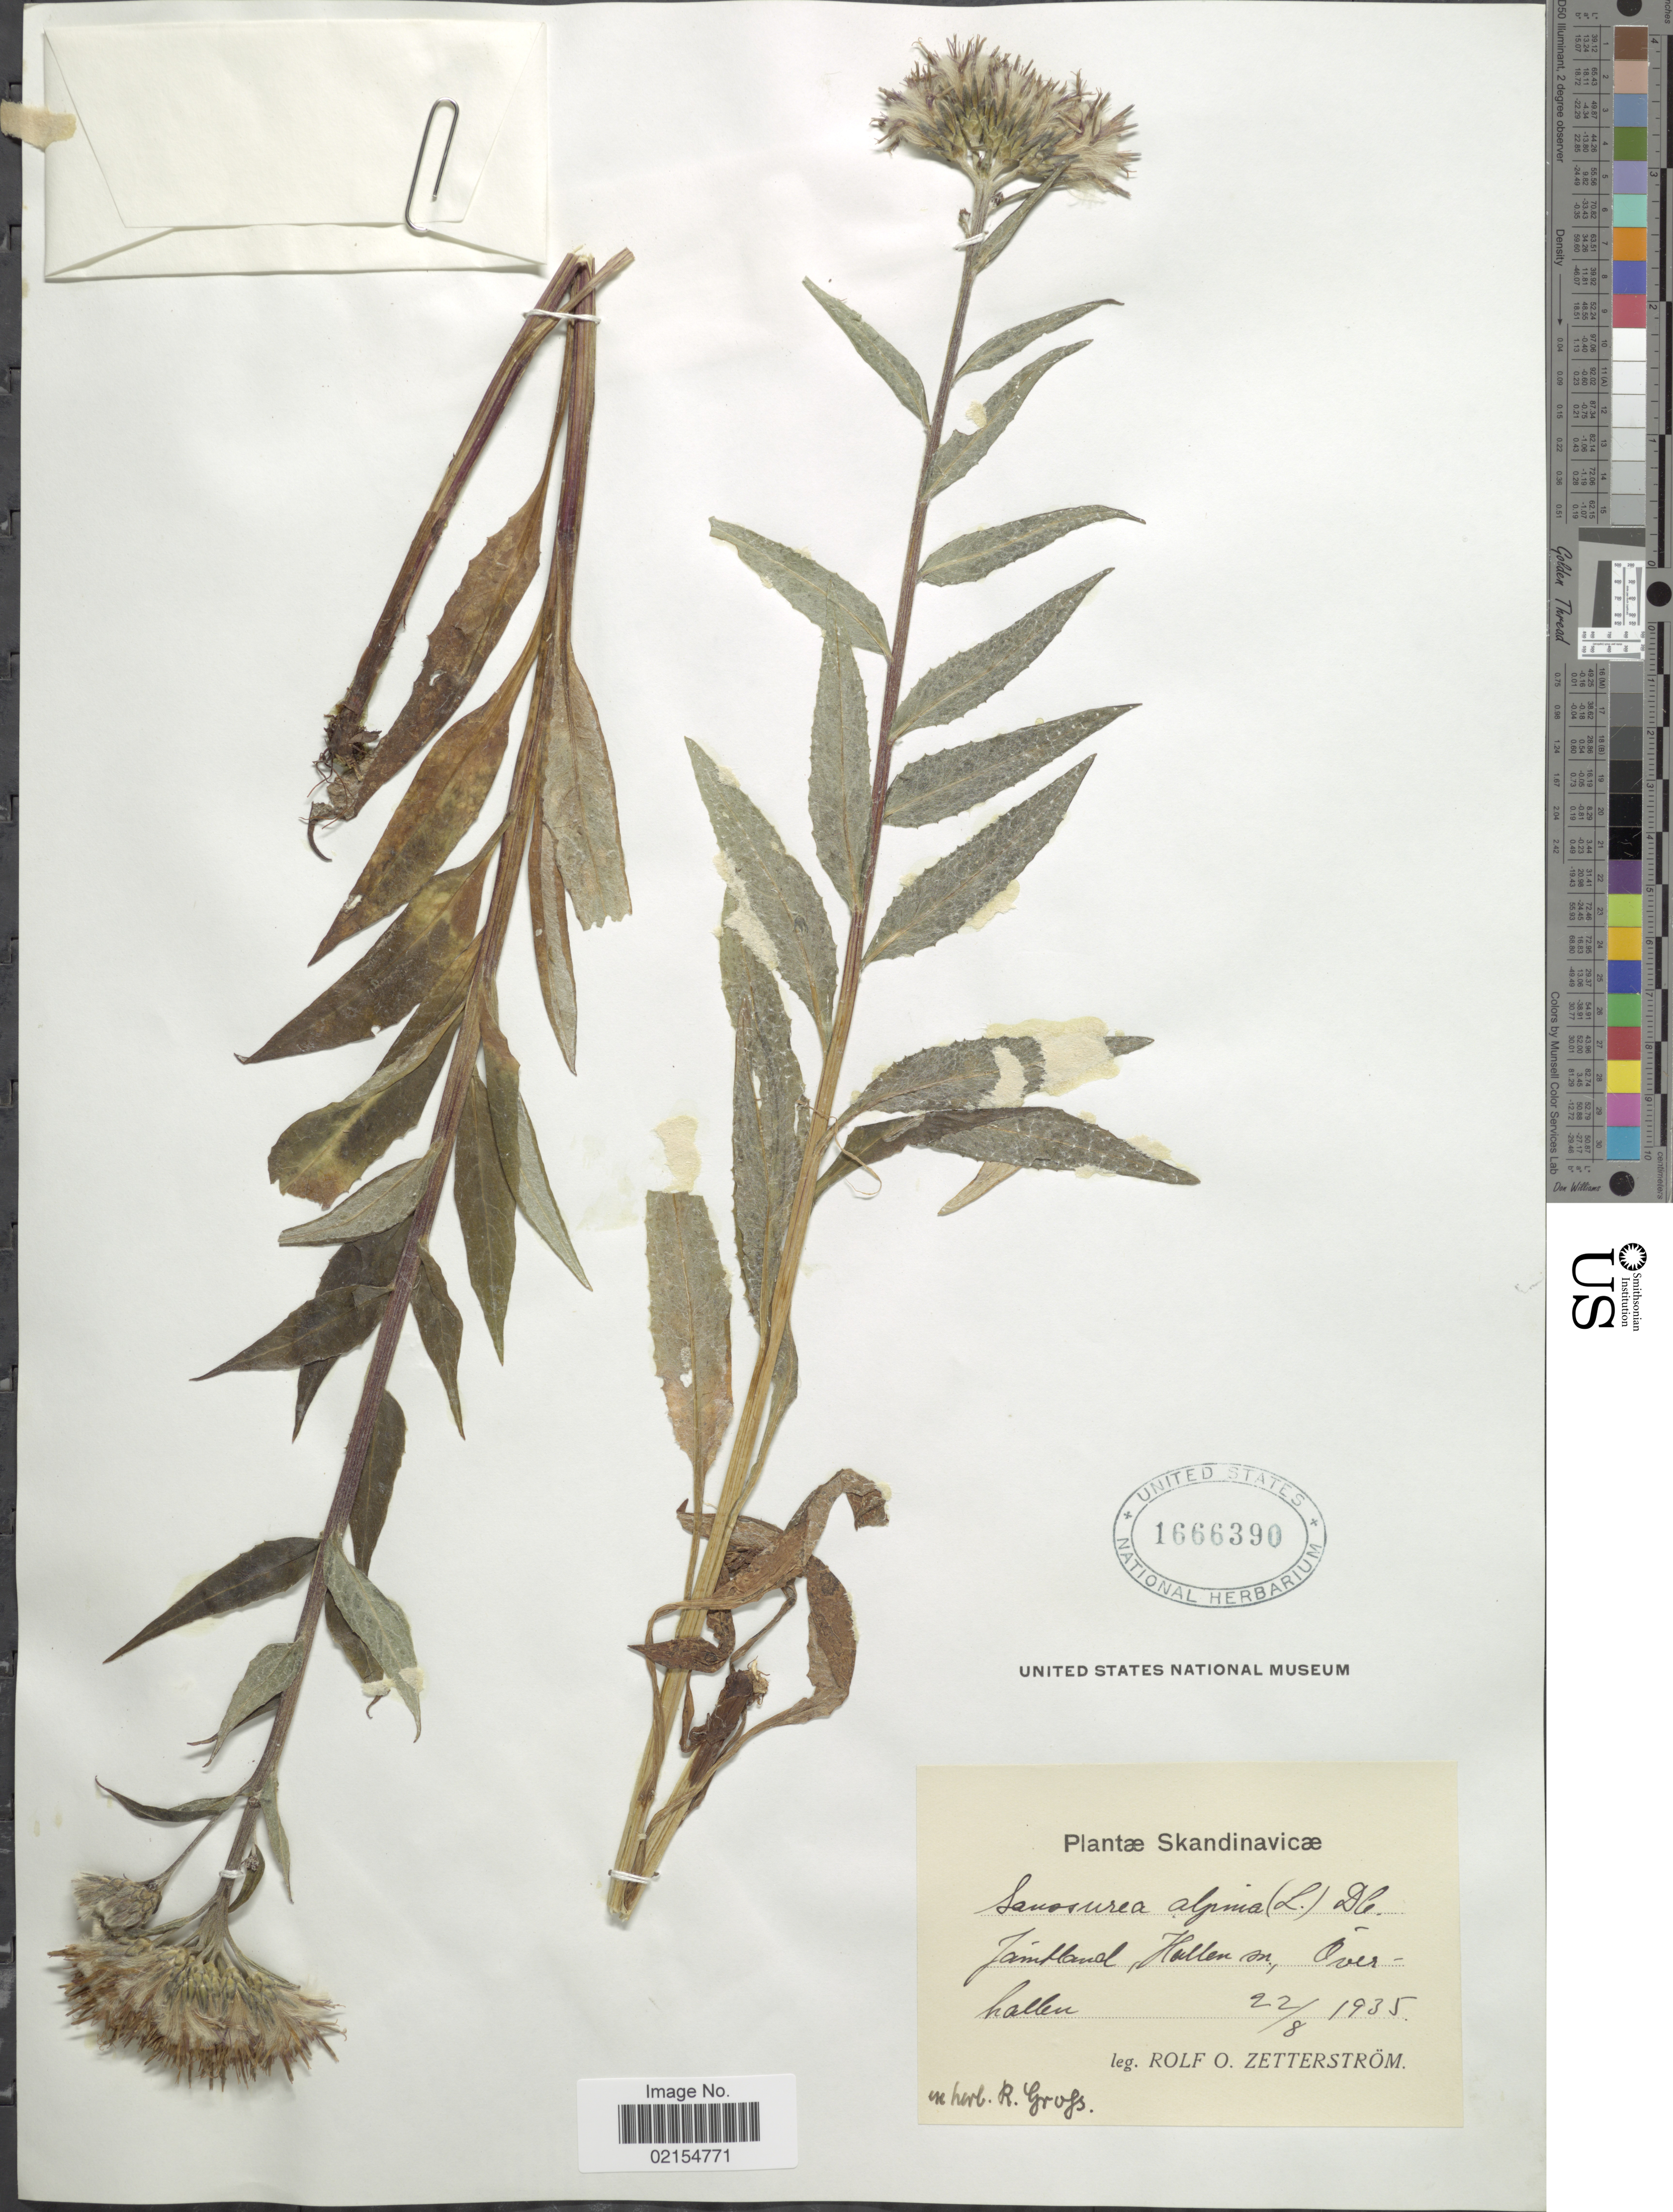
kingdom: Plantae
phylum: Tracheophyta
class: Magnoliopsida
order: Asterales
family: Asteraceae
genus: Saussurea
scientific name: Saussurea alpina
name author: (L.) DC.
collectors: R. Zetterström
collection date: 1935-08-22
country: Sweden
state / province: Jämtland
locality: Skandinavicae, Jamtland, Hallen sn., Overhallen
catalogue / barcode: US 1666390